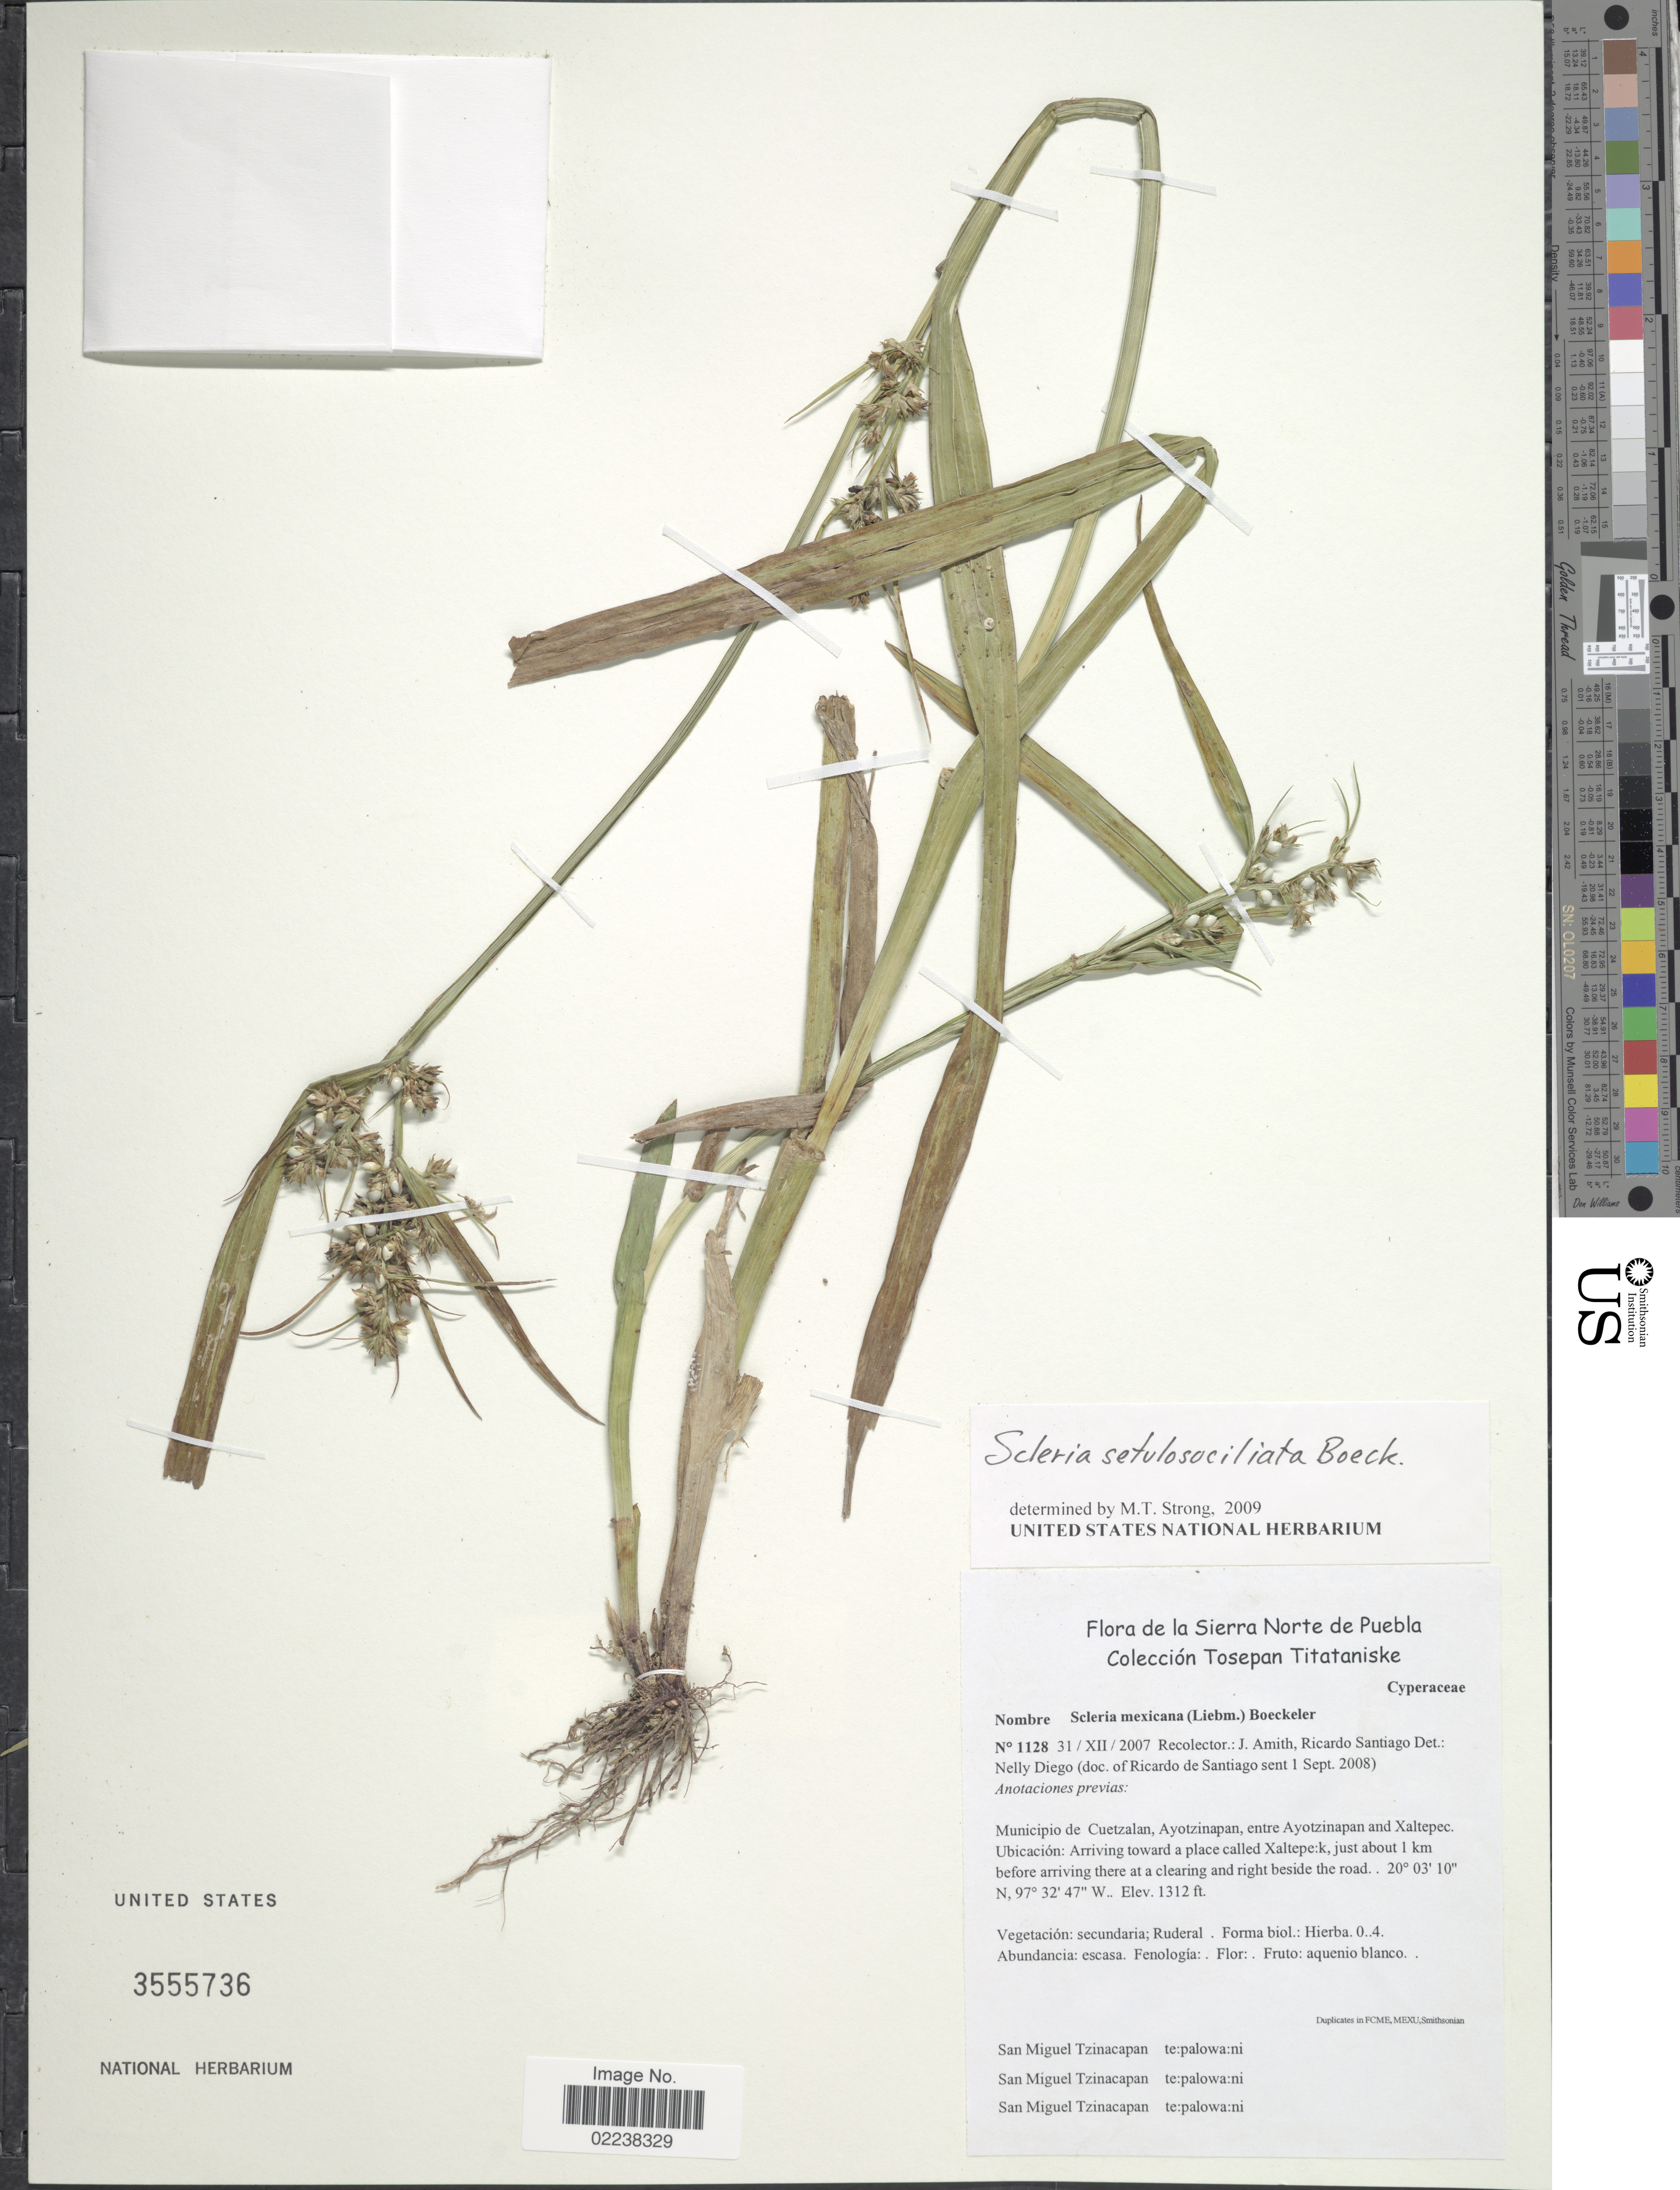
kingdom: Plantae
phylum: Tracheophyta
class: Liliopsida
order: Poales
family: Cyperaceae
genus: Scleria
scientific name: Scleria setulosociliata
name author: Boeckeler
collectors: J. D. Amith & R. Santiago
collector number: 1128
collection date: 2007-12-31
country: Mexico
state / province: Puebla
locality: La Sierra Norte de Puebla, Coleccion Tosepan Titataniske, Municipio de Cuetzalan, Ayotzinapan, entre Ayotzinapan and Xaltepec. Ubicacion: Arriving toward a place called Xaltepe: k, just about 1 km before arriving there at a clearing and right beside the road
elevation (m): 400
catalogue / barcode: US 3555736